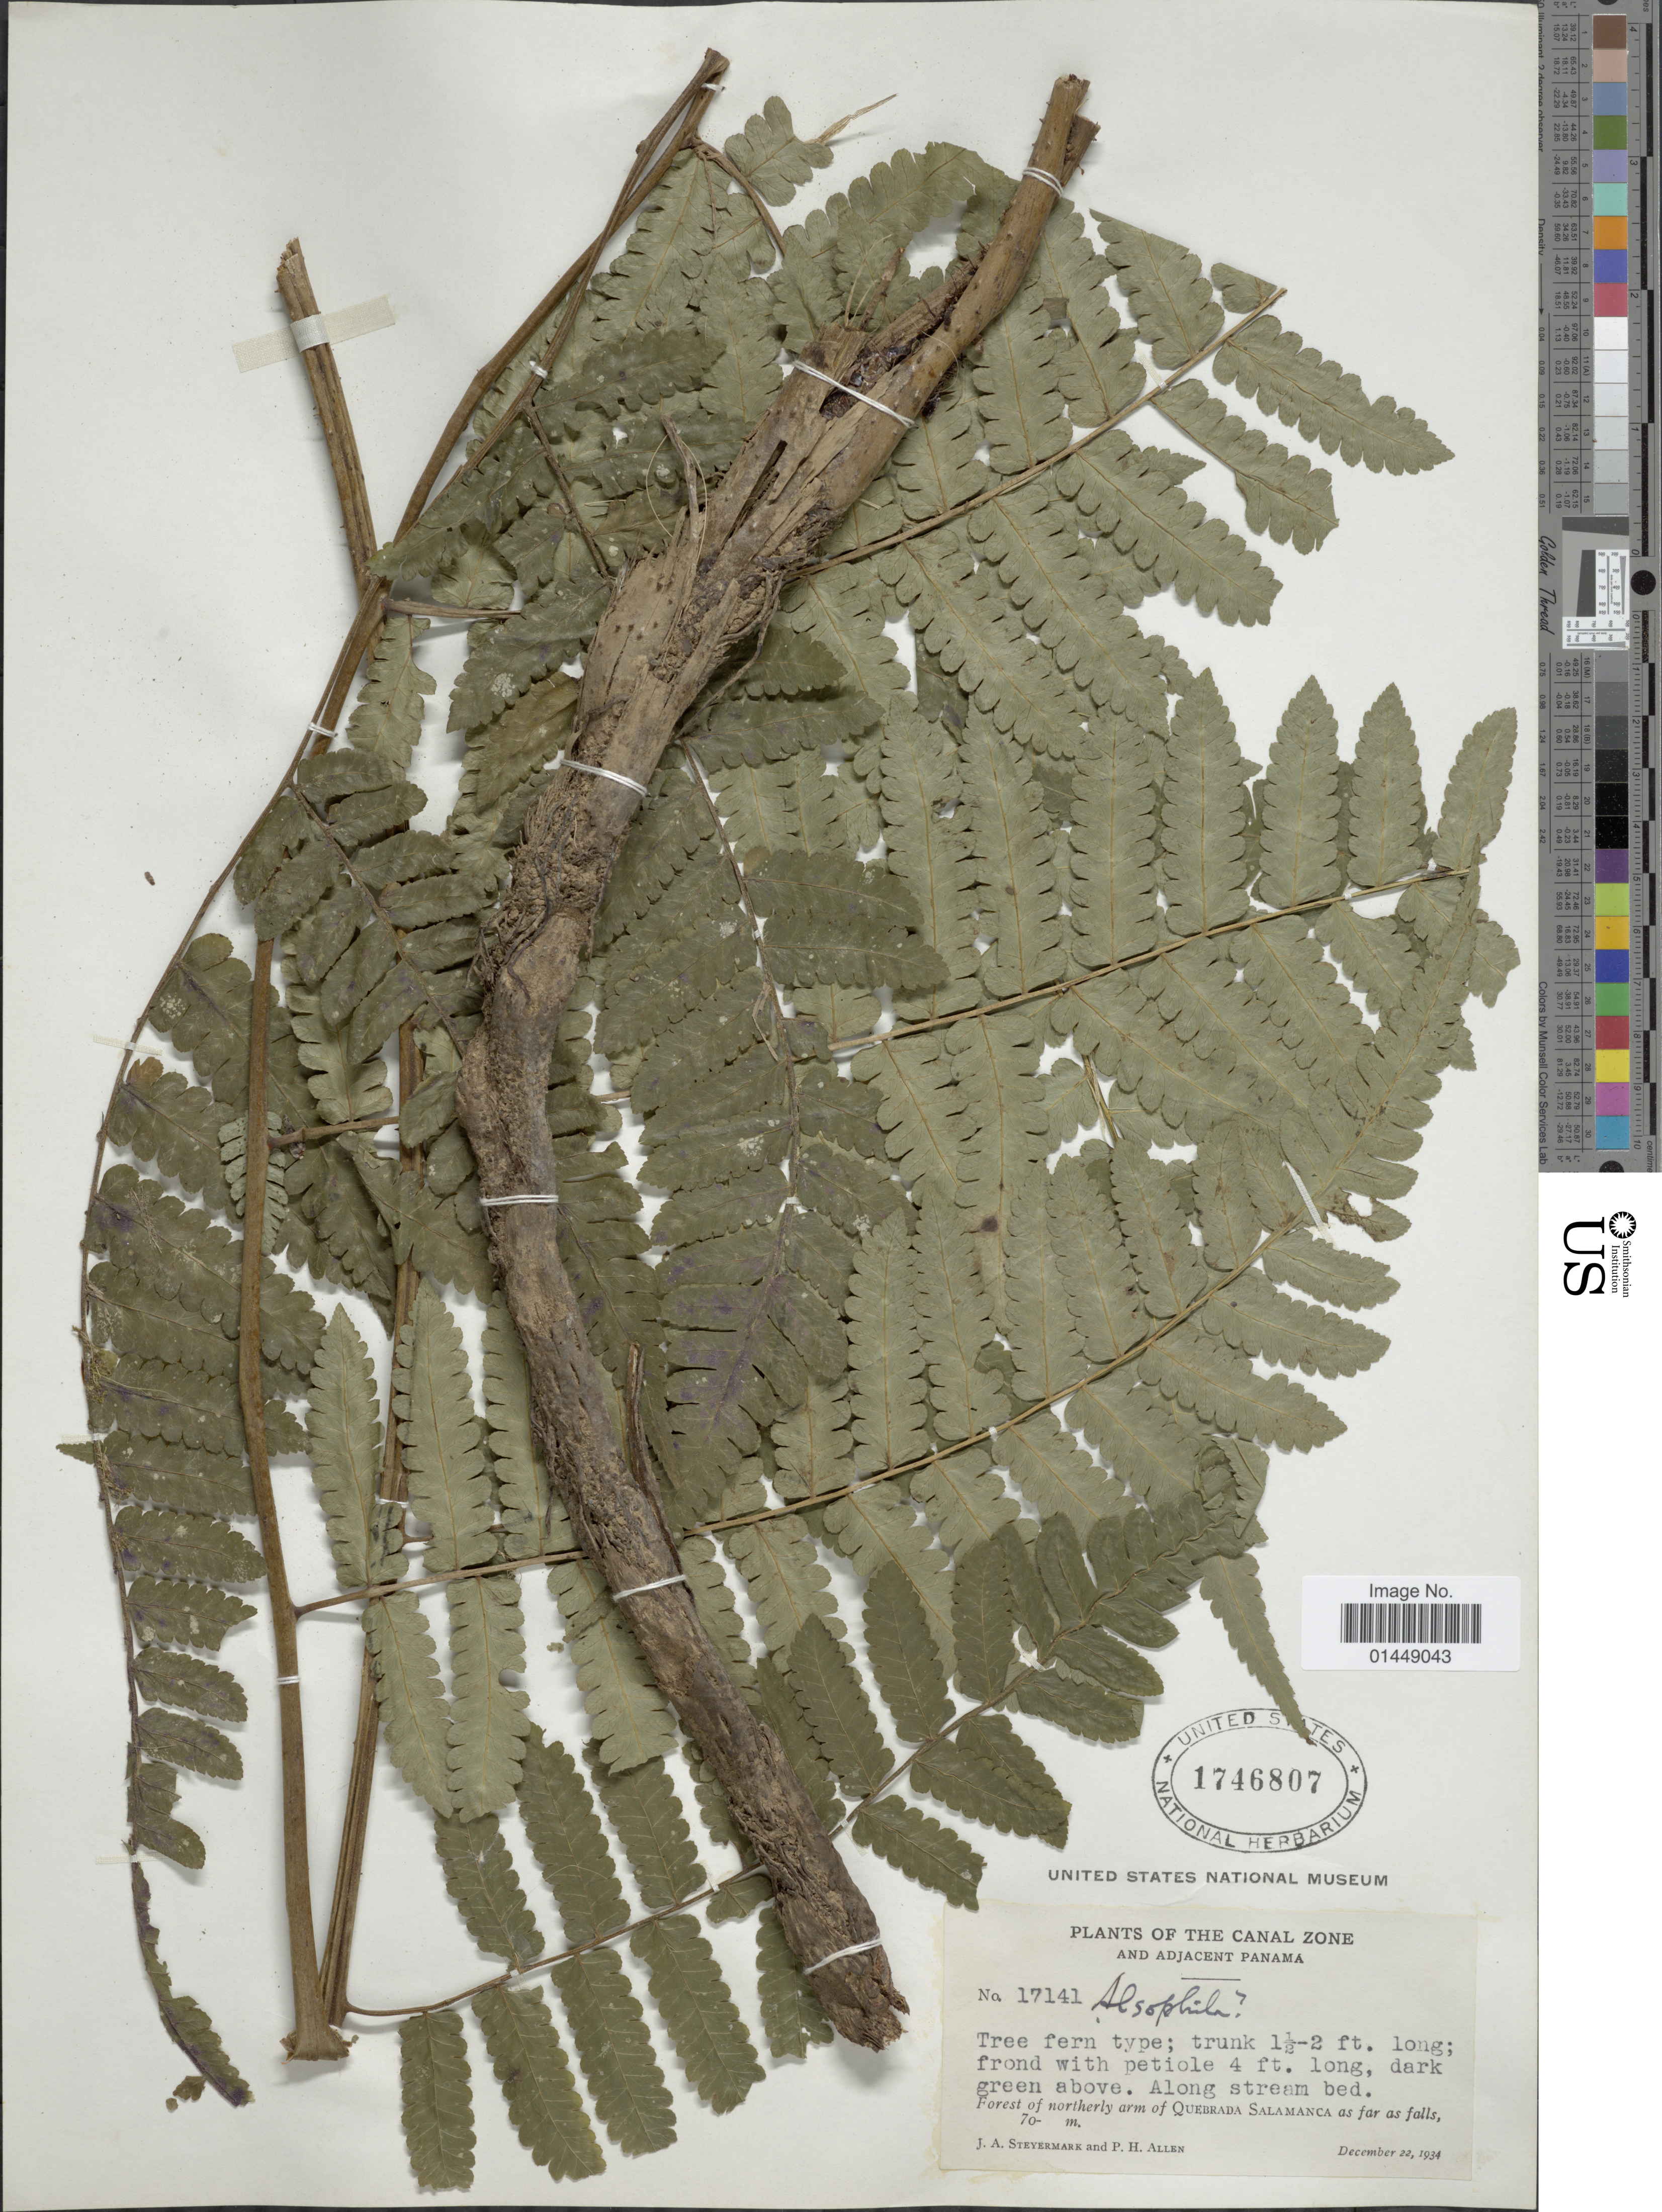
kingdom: Plantae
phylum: Tracheophyta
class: Polypodiopsida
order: Cyatheales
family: Cyatheaceae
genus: Cyathea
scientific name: Cyathea multiflora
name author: Sm.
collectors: J. Steyermark & P. H. Allen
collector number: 17141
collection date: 1934-12-22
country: Panama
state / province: Colón / Panamá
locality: Canal Zone and adjacent Panamá. Forest of northerly arm of Quebrada Salamanca as far as falls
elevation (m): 70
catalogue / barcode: US 1746807